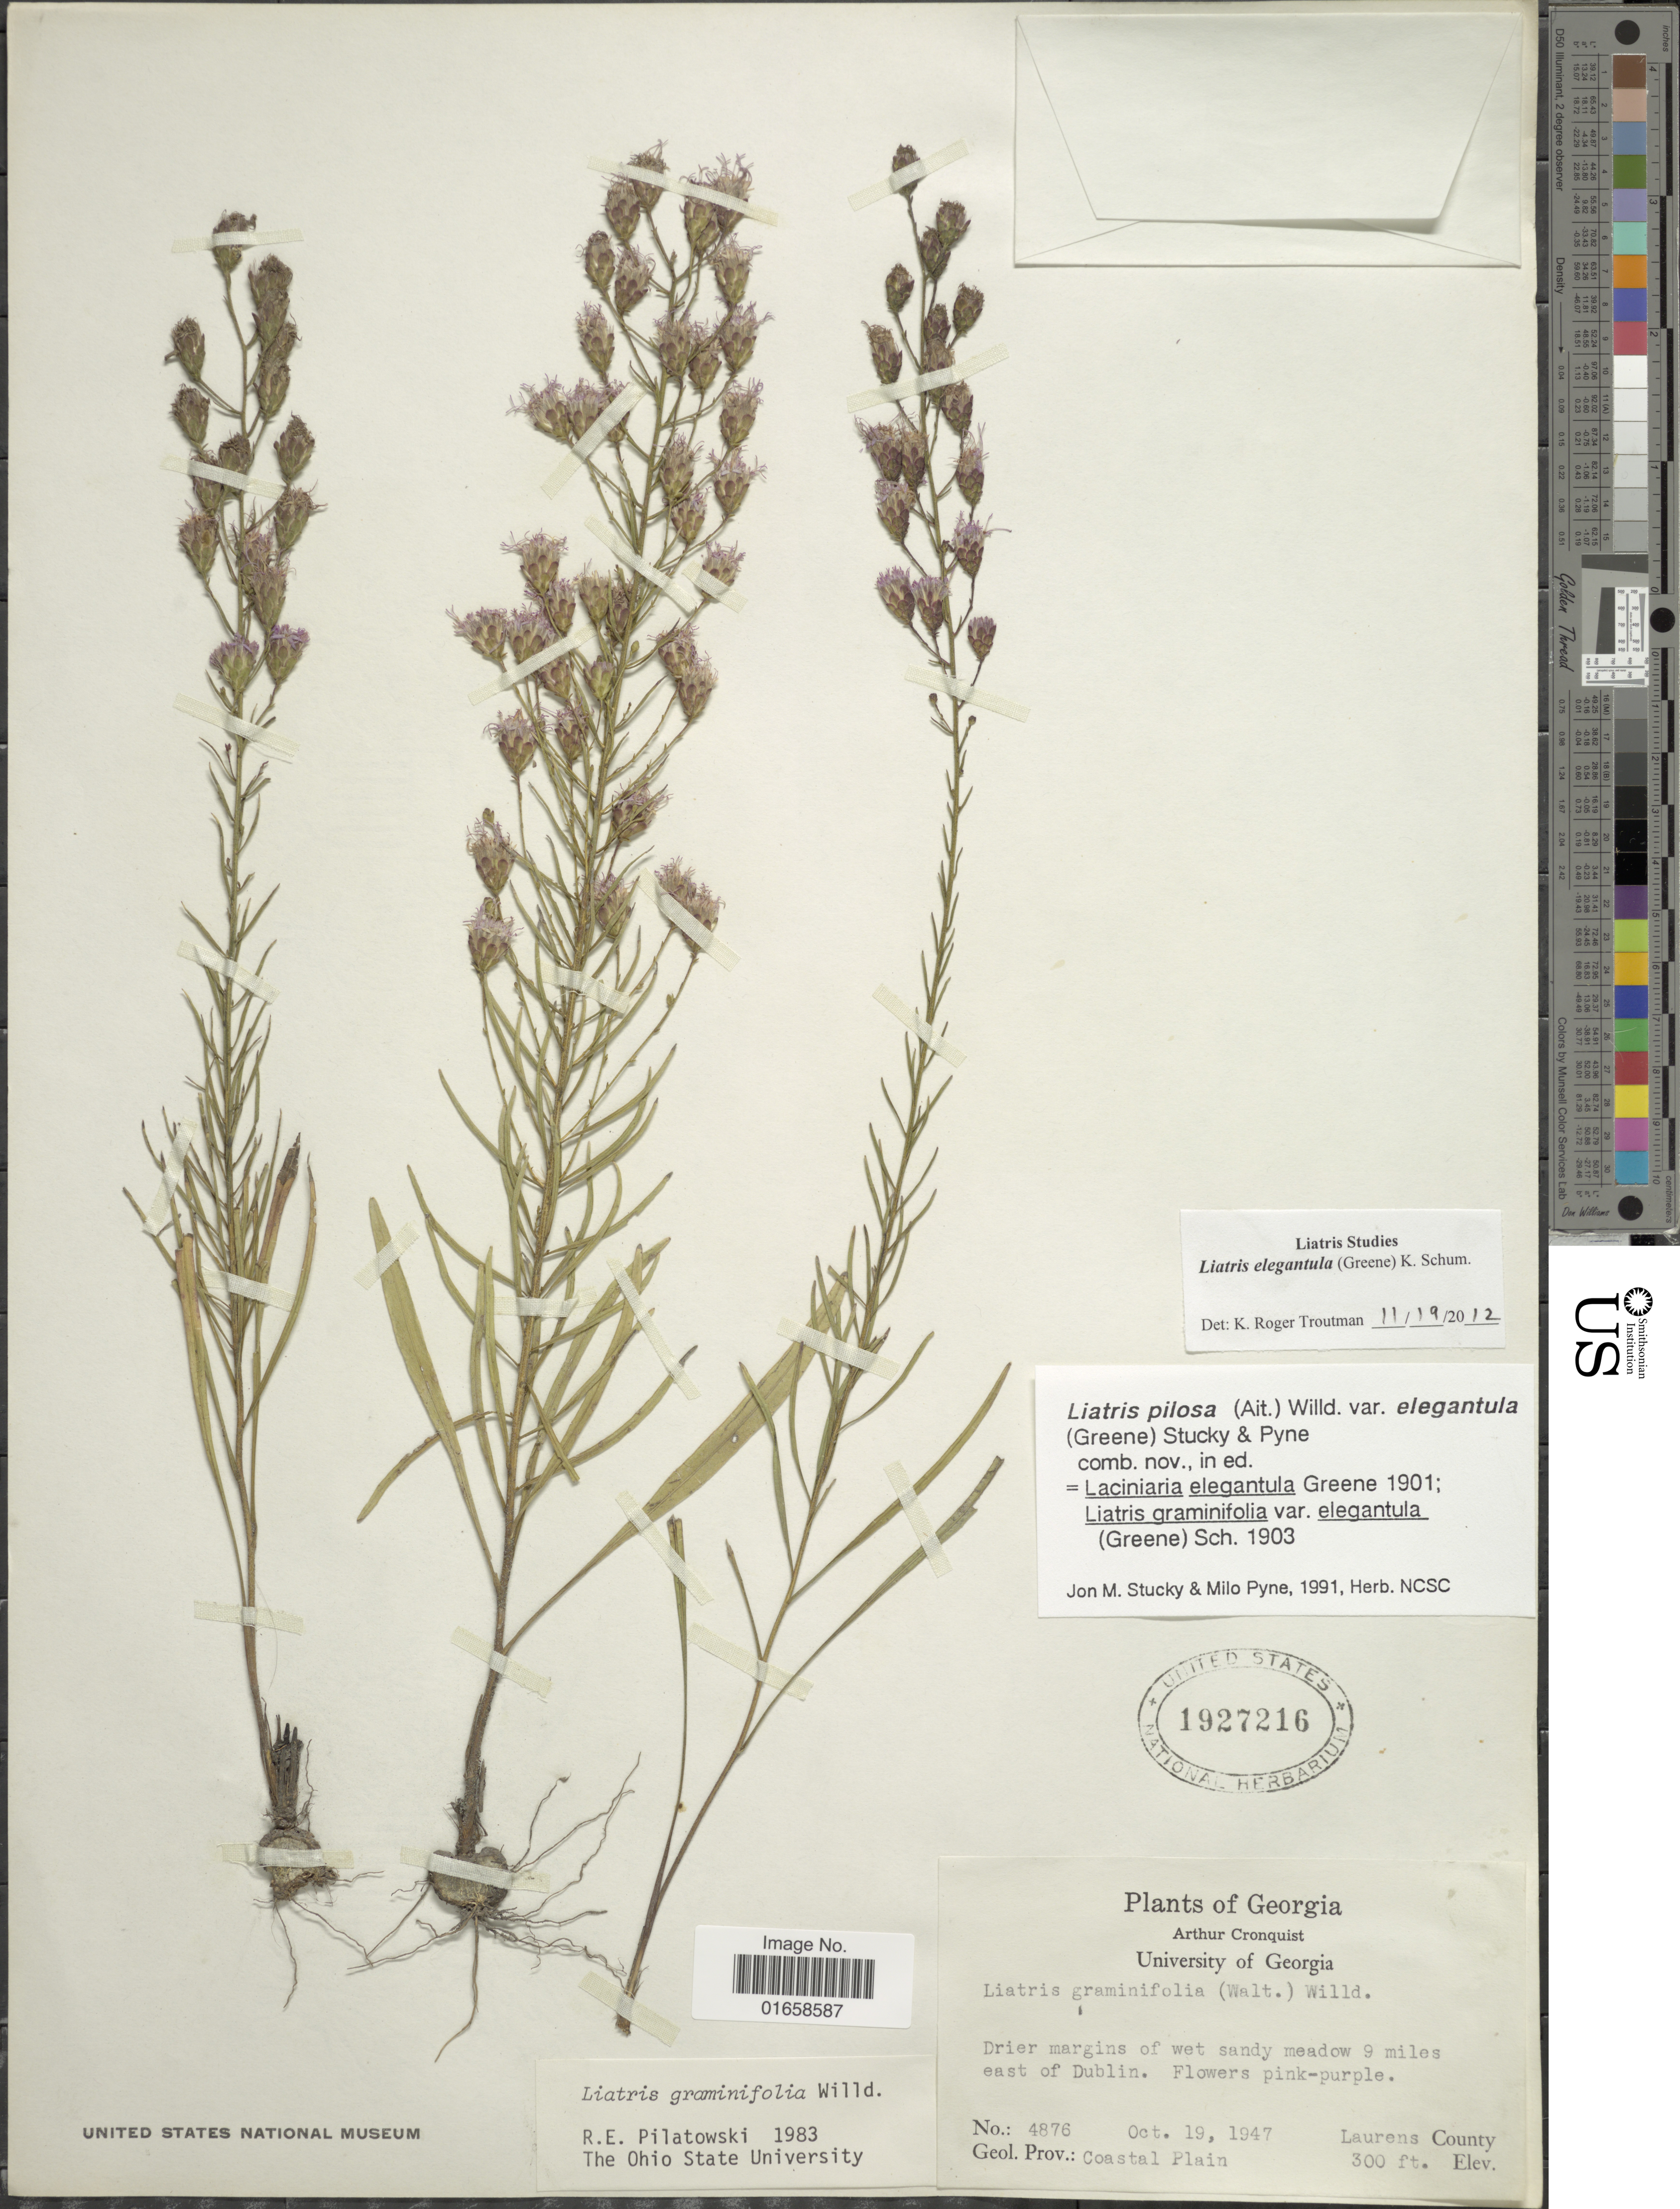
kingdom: Plantae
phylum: Tracheophyta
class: Magnoliopsida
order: Asterales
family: Asteraceae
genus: Liatris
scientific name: Liatris elegantula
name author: (Greene) K. Schum.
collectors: A. J. Cronquist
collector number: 4876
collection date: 1947-10-19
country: United States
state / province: Georgia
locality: Drier margins of wet sandy meadow 9 miles east of Dublin, Laurens County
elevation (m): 91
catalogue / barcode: US 1927216